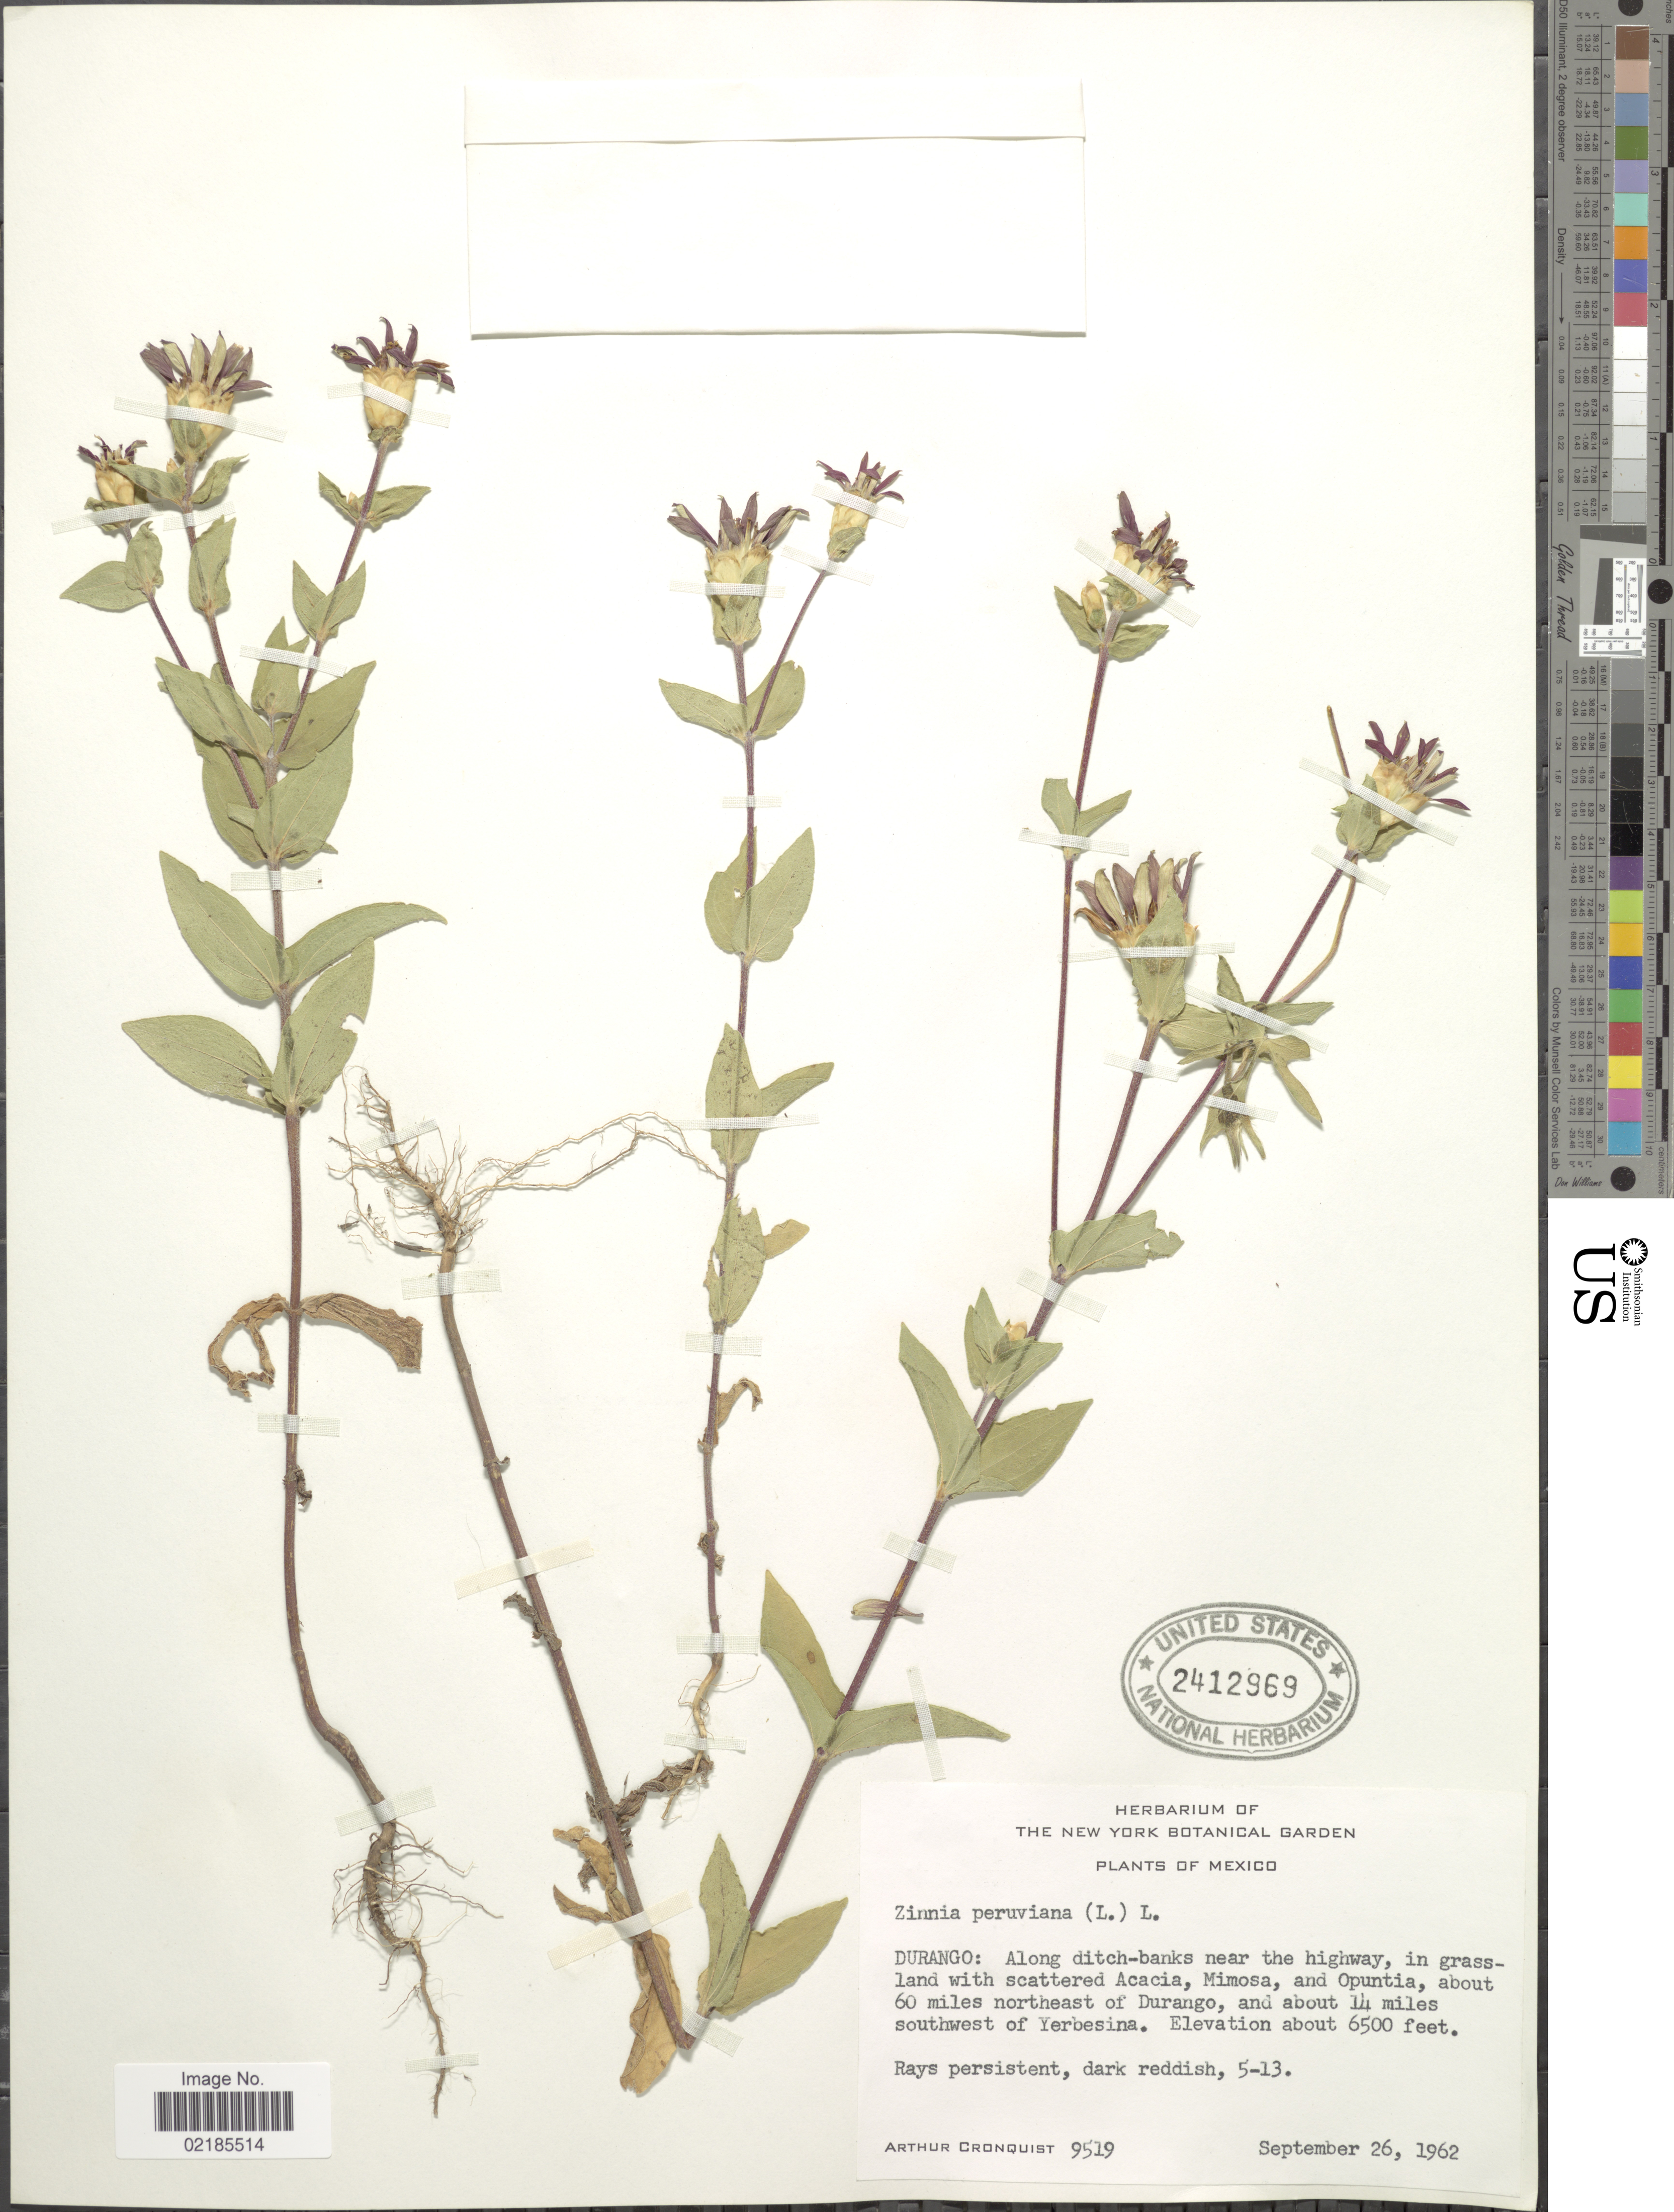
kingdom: Plantae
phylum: Tracheophyta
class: Magnoliopsida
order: Asterales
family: Asteraceae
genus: Zinnia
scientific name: Zinnia peruviana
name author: (L.) L.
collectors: A. J. Cronquist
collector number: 9519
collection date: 1962-09-26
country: Mexico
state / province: Durango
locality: About 60 miles northeast of Durango, and about 14 miles southwest of Yerbesina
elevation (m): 1981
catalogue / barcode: US 2412969